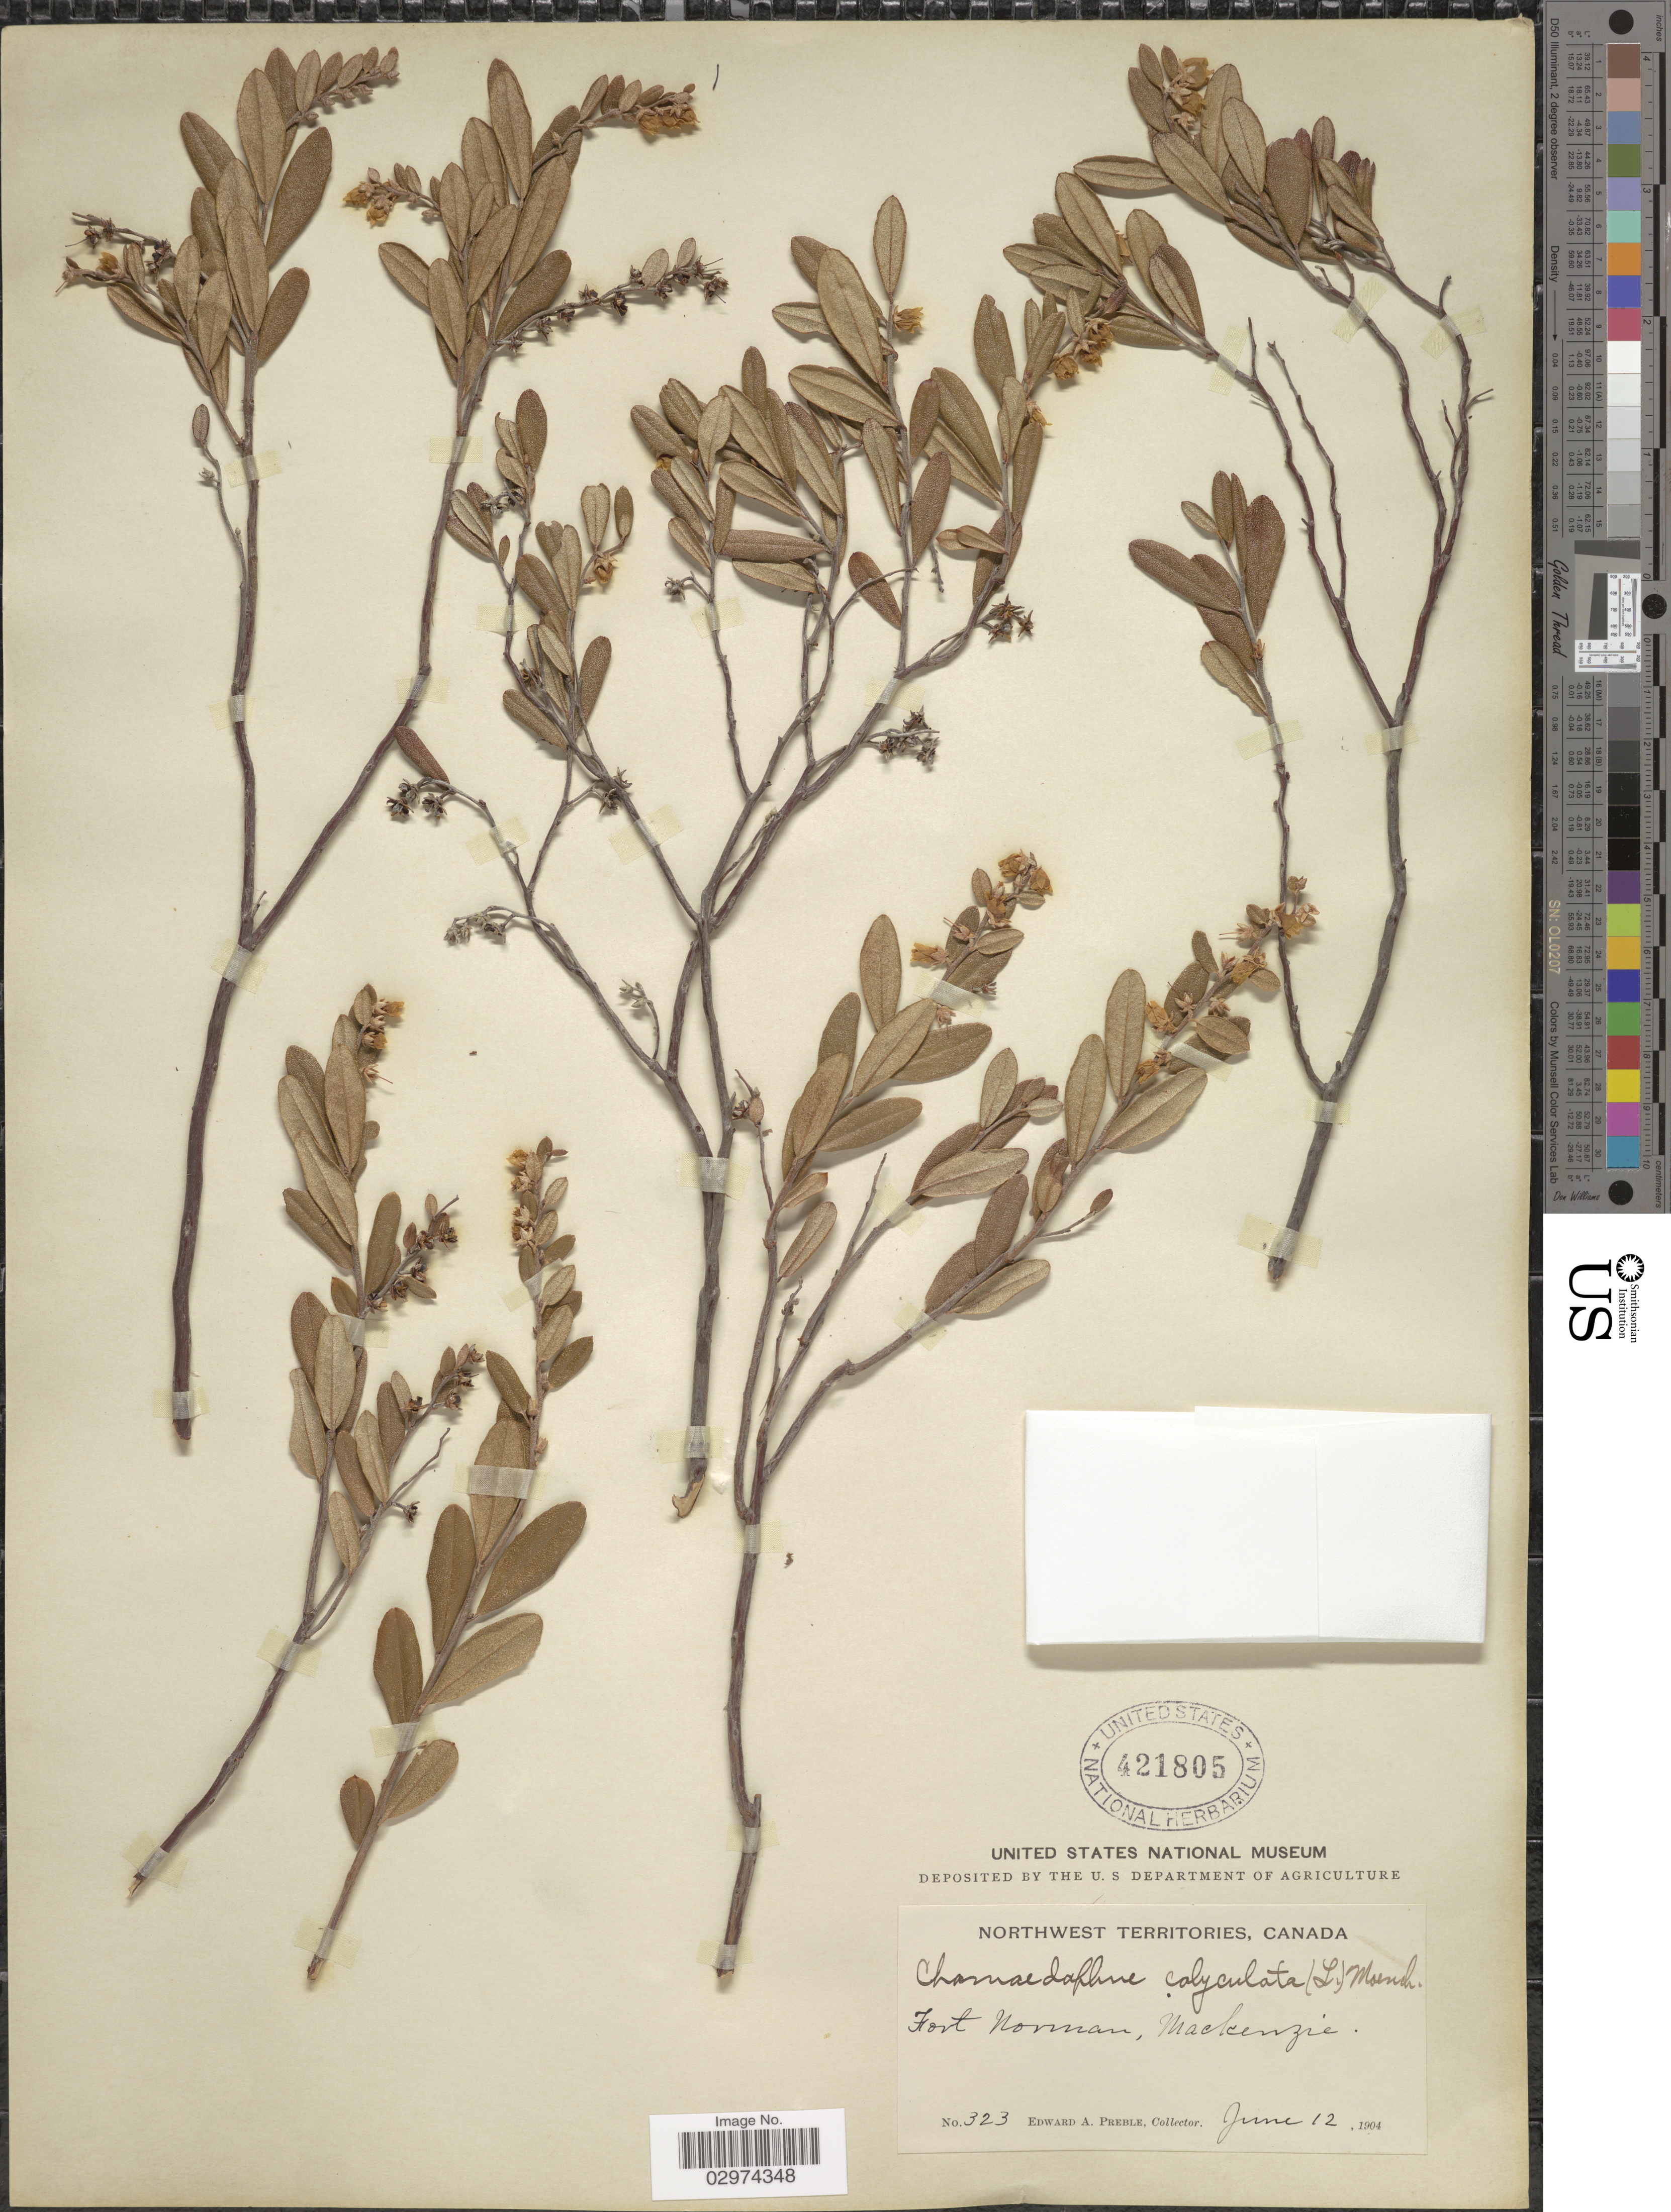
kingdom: Plantae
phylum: Tracheophyta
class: Magnoliopsida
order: Ericales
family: Ericaceae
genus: Chamaedaphne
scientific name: Chamaedaphne calyculata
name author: (L.) Moench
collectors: E. Preble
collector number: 323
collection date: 1904-06-12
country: Canada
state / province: Northwest Territories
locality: Fort Norman, Mackenzie.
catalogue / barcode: US 421805